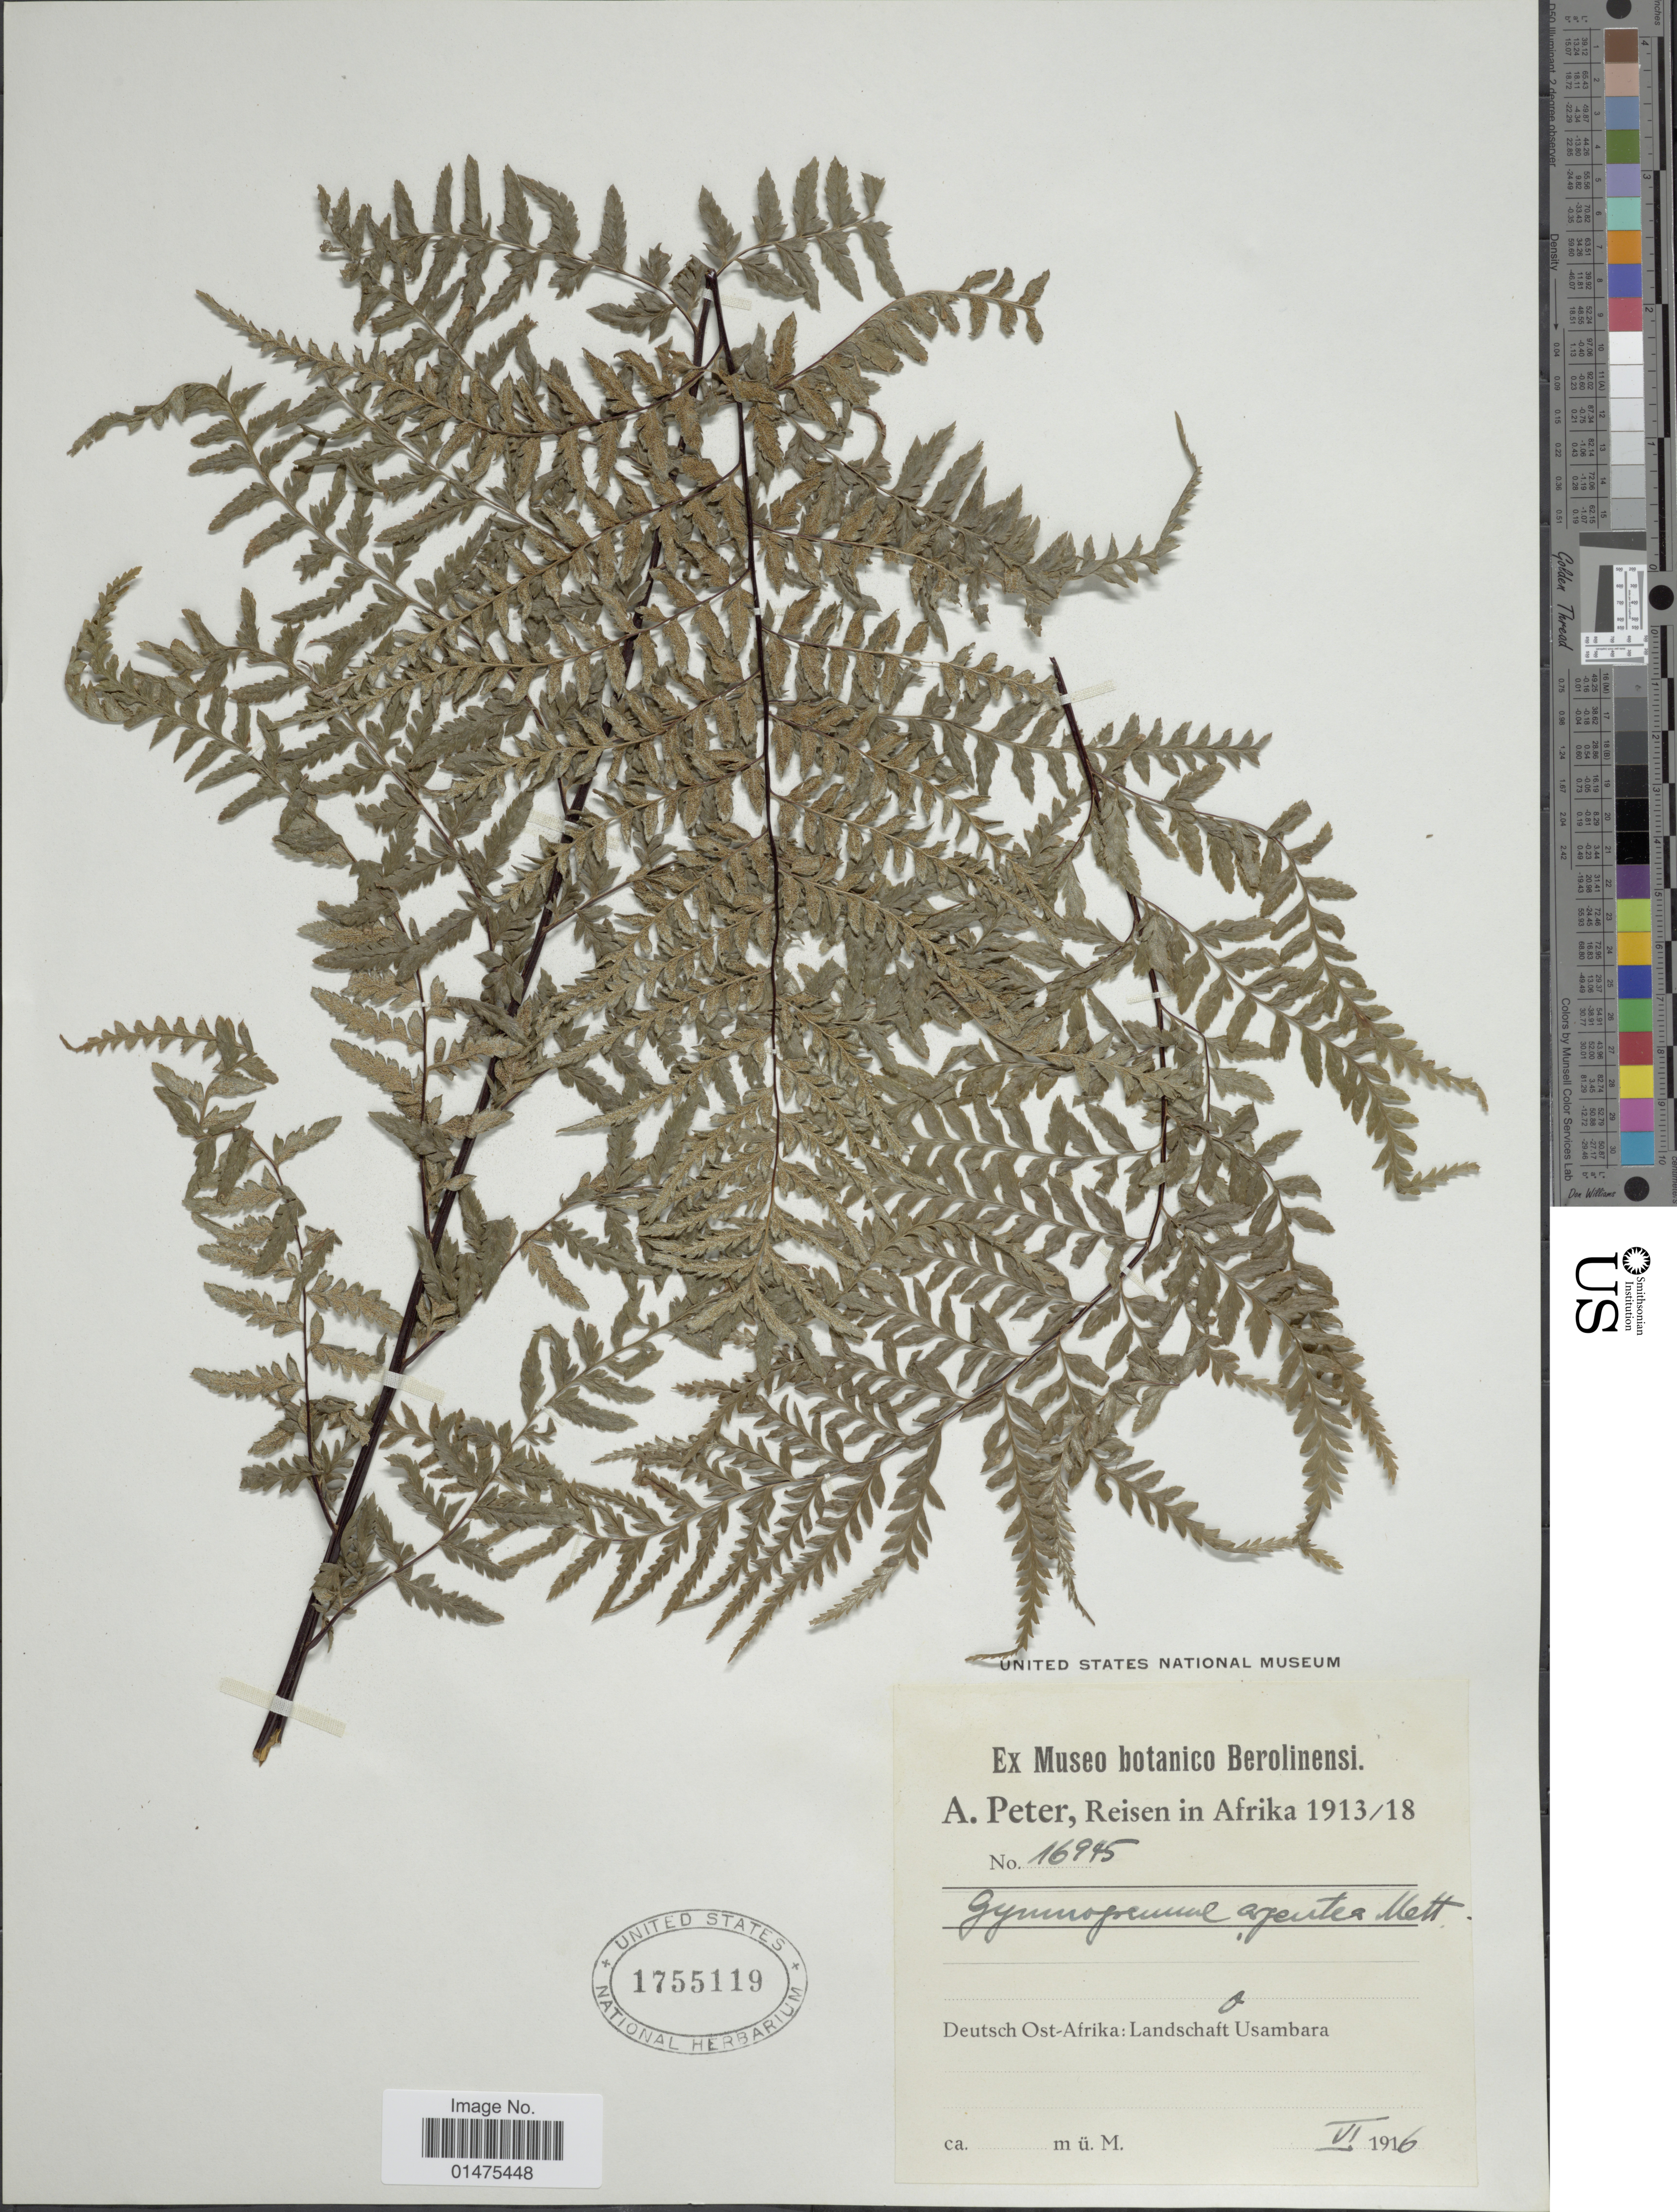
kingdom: Plantae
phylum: Tracheophyta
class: Polypodiopsida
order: Polypodiales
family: Pteridaceae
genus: Pityrogramma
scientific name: Pityrogramma calomelanos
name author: (L.) Link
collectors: A. Peter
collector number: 16945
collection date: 1916-06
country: Tanzania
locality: Deutsch Ost-Afrika: landschaft O Usambara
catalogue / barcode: US 1755119